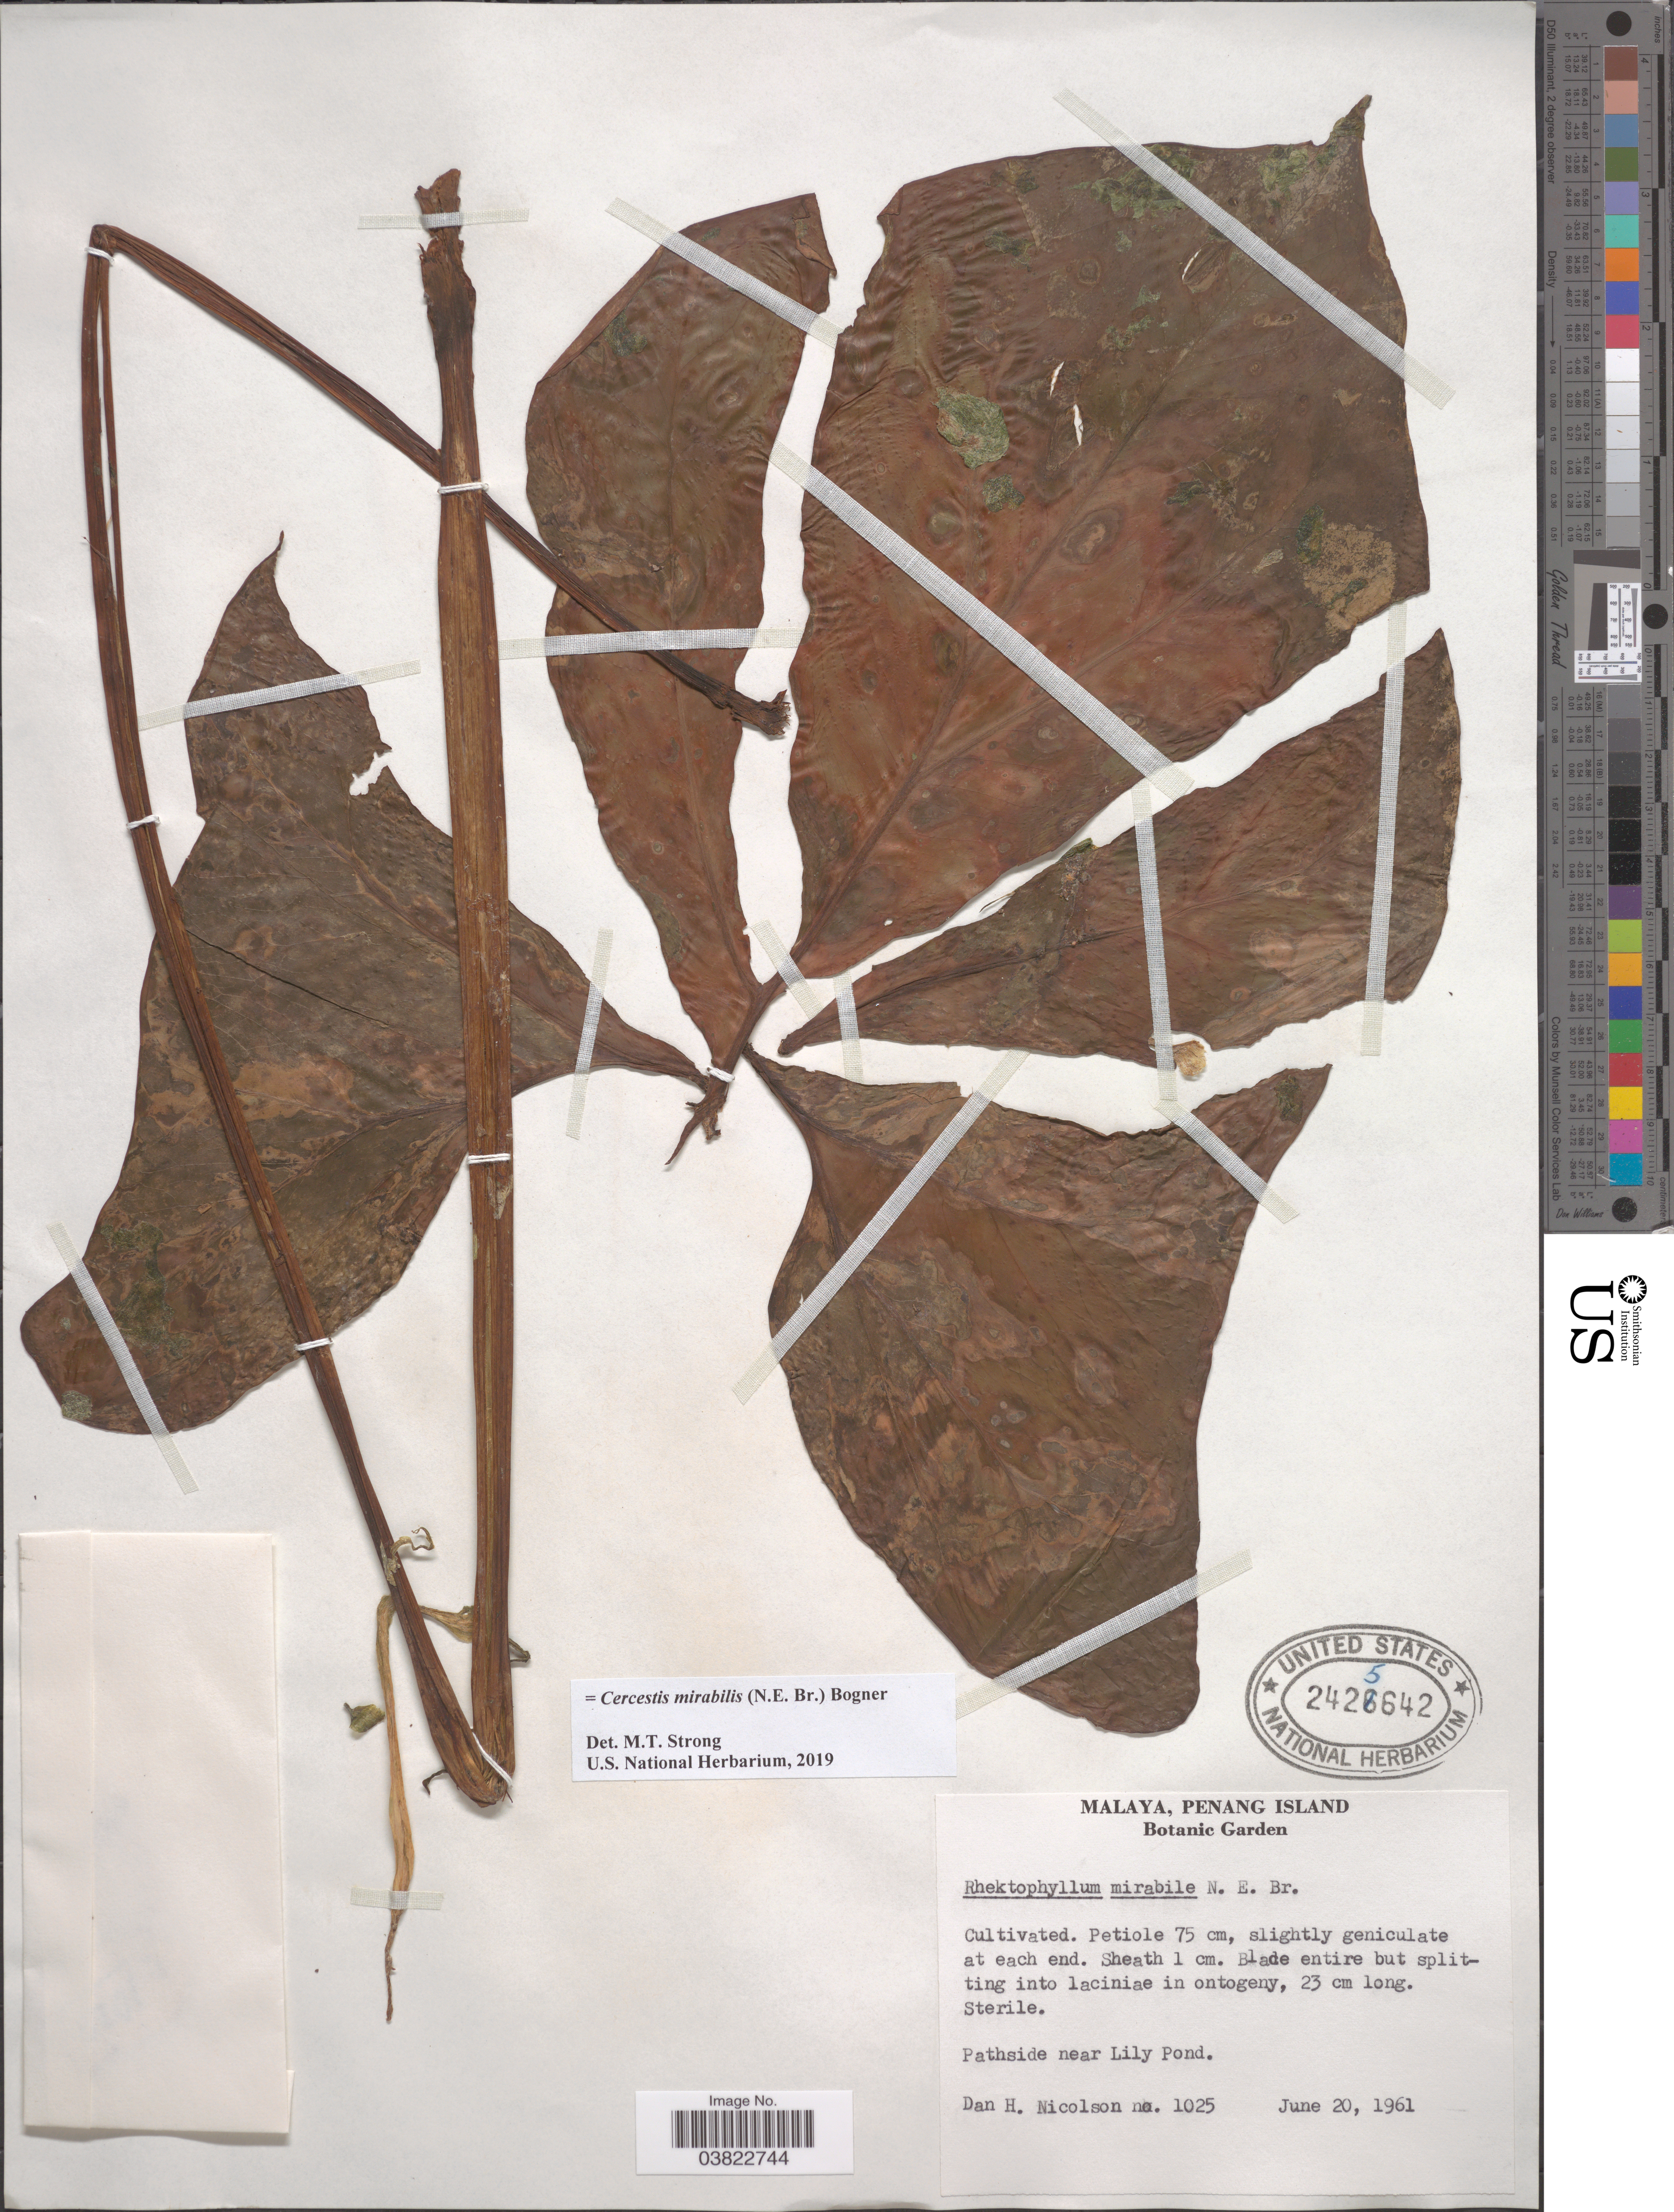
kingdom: Plantae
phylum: Tracheophyta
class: Liliopsida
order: Alismatales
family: Araceae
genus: Cercestis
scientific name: Cercestis mirabilis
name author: (N.E. Br.) Bogner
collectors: D. H. Nicolson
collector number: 1025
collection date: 1961-06-20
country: Malaysia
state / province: Pinang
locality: Malaya, Penang Island. Pathside near Lily Pond.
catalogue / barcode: US 2425642